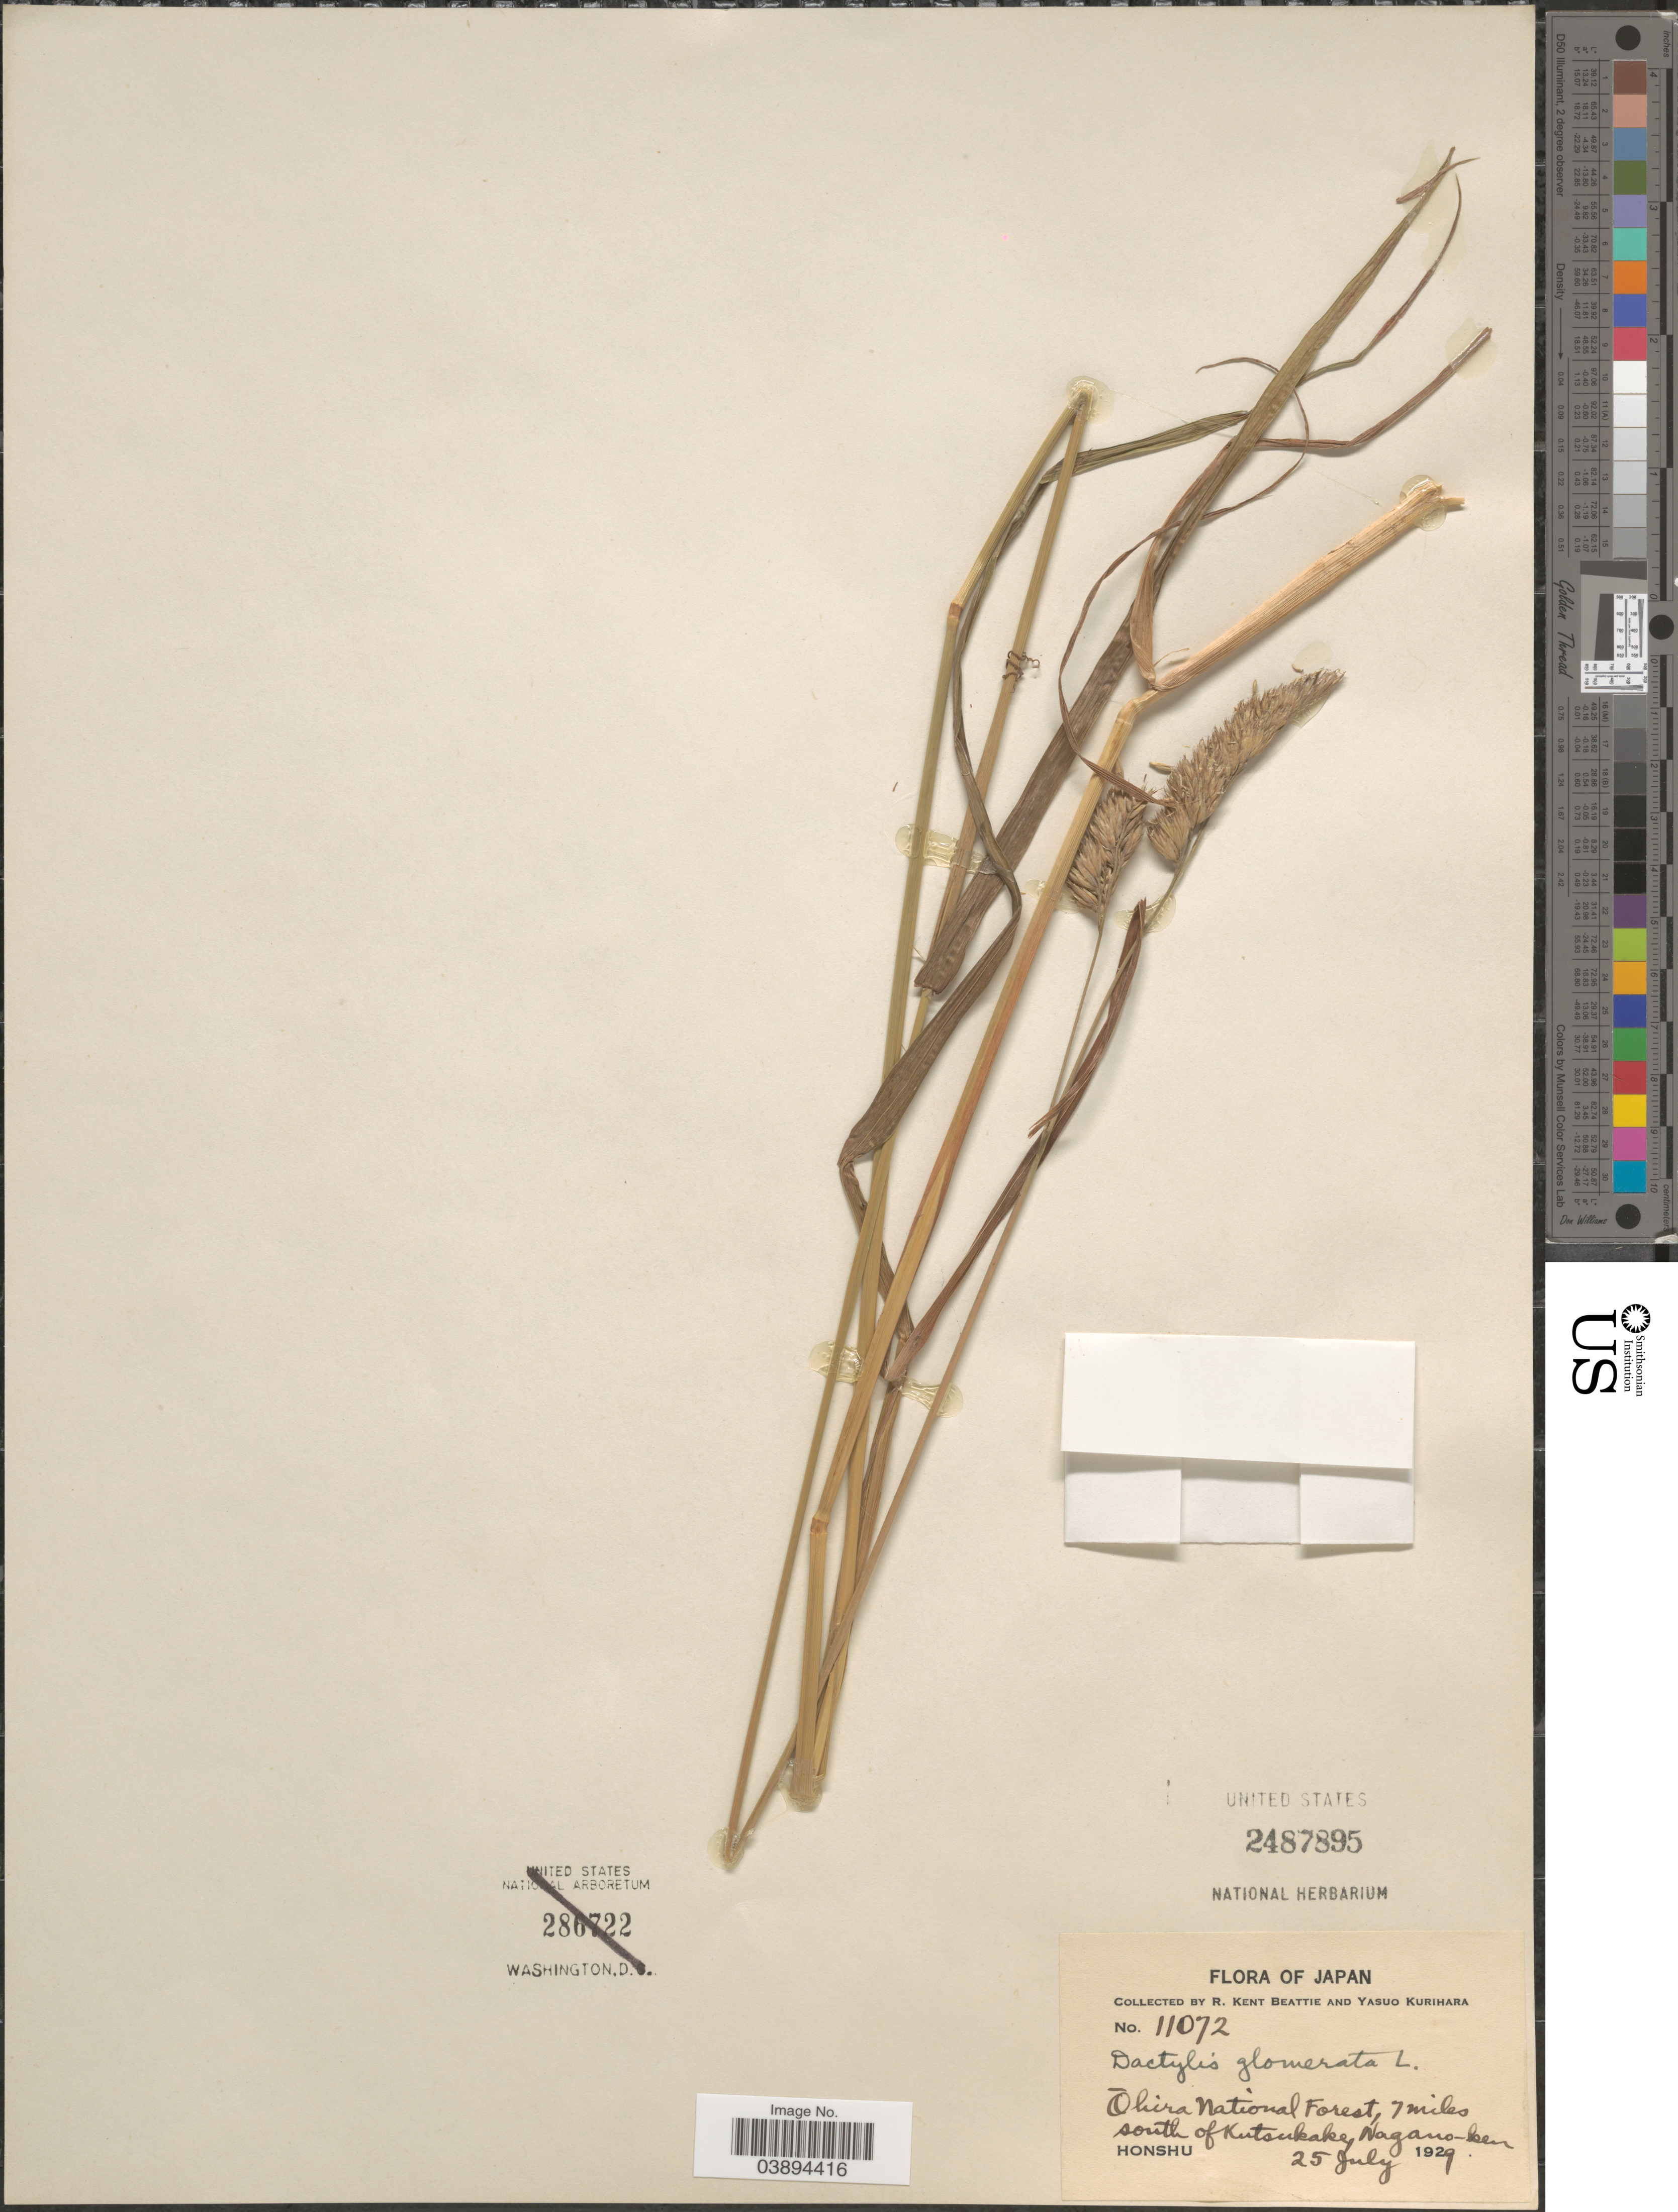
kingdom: Plantae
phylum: Tracheophyta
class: Liliopsida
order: Poales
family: Poaceae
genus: Dactylis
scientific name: Dactylis glomerata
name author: L.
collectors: R. K. Beattie & Y. Kurihara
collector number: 11072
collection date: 1929-07-25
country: Japan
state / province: Nagano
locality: Ohira National Forest, 7 miles south of Kutsukake, Nagano-ken. Honshu.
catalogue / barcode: US 2487895